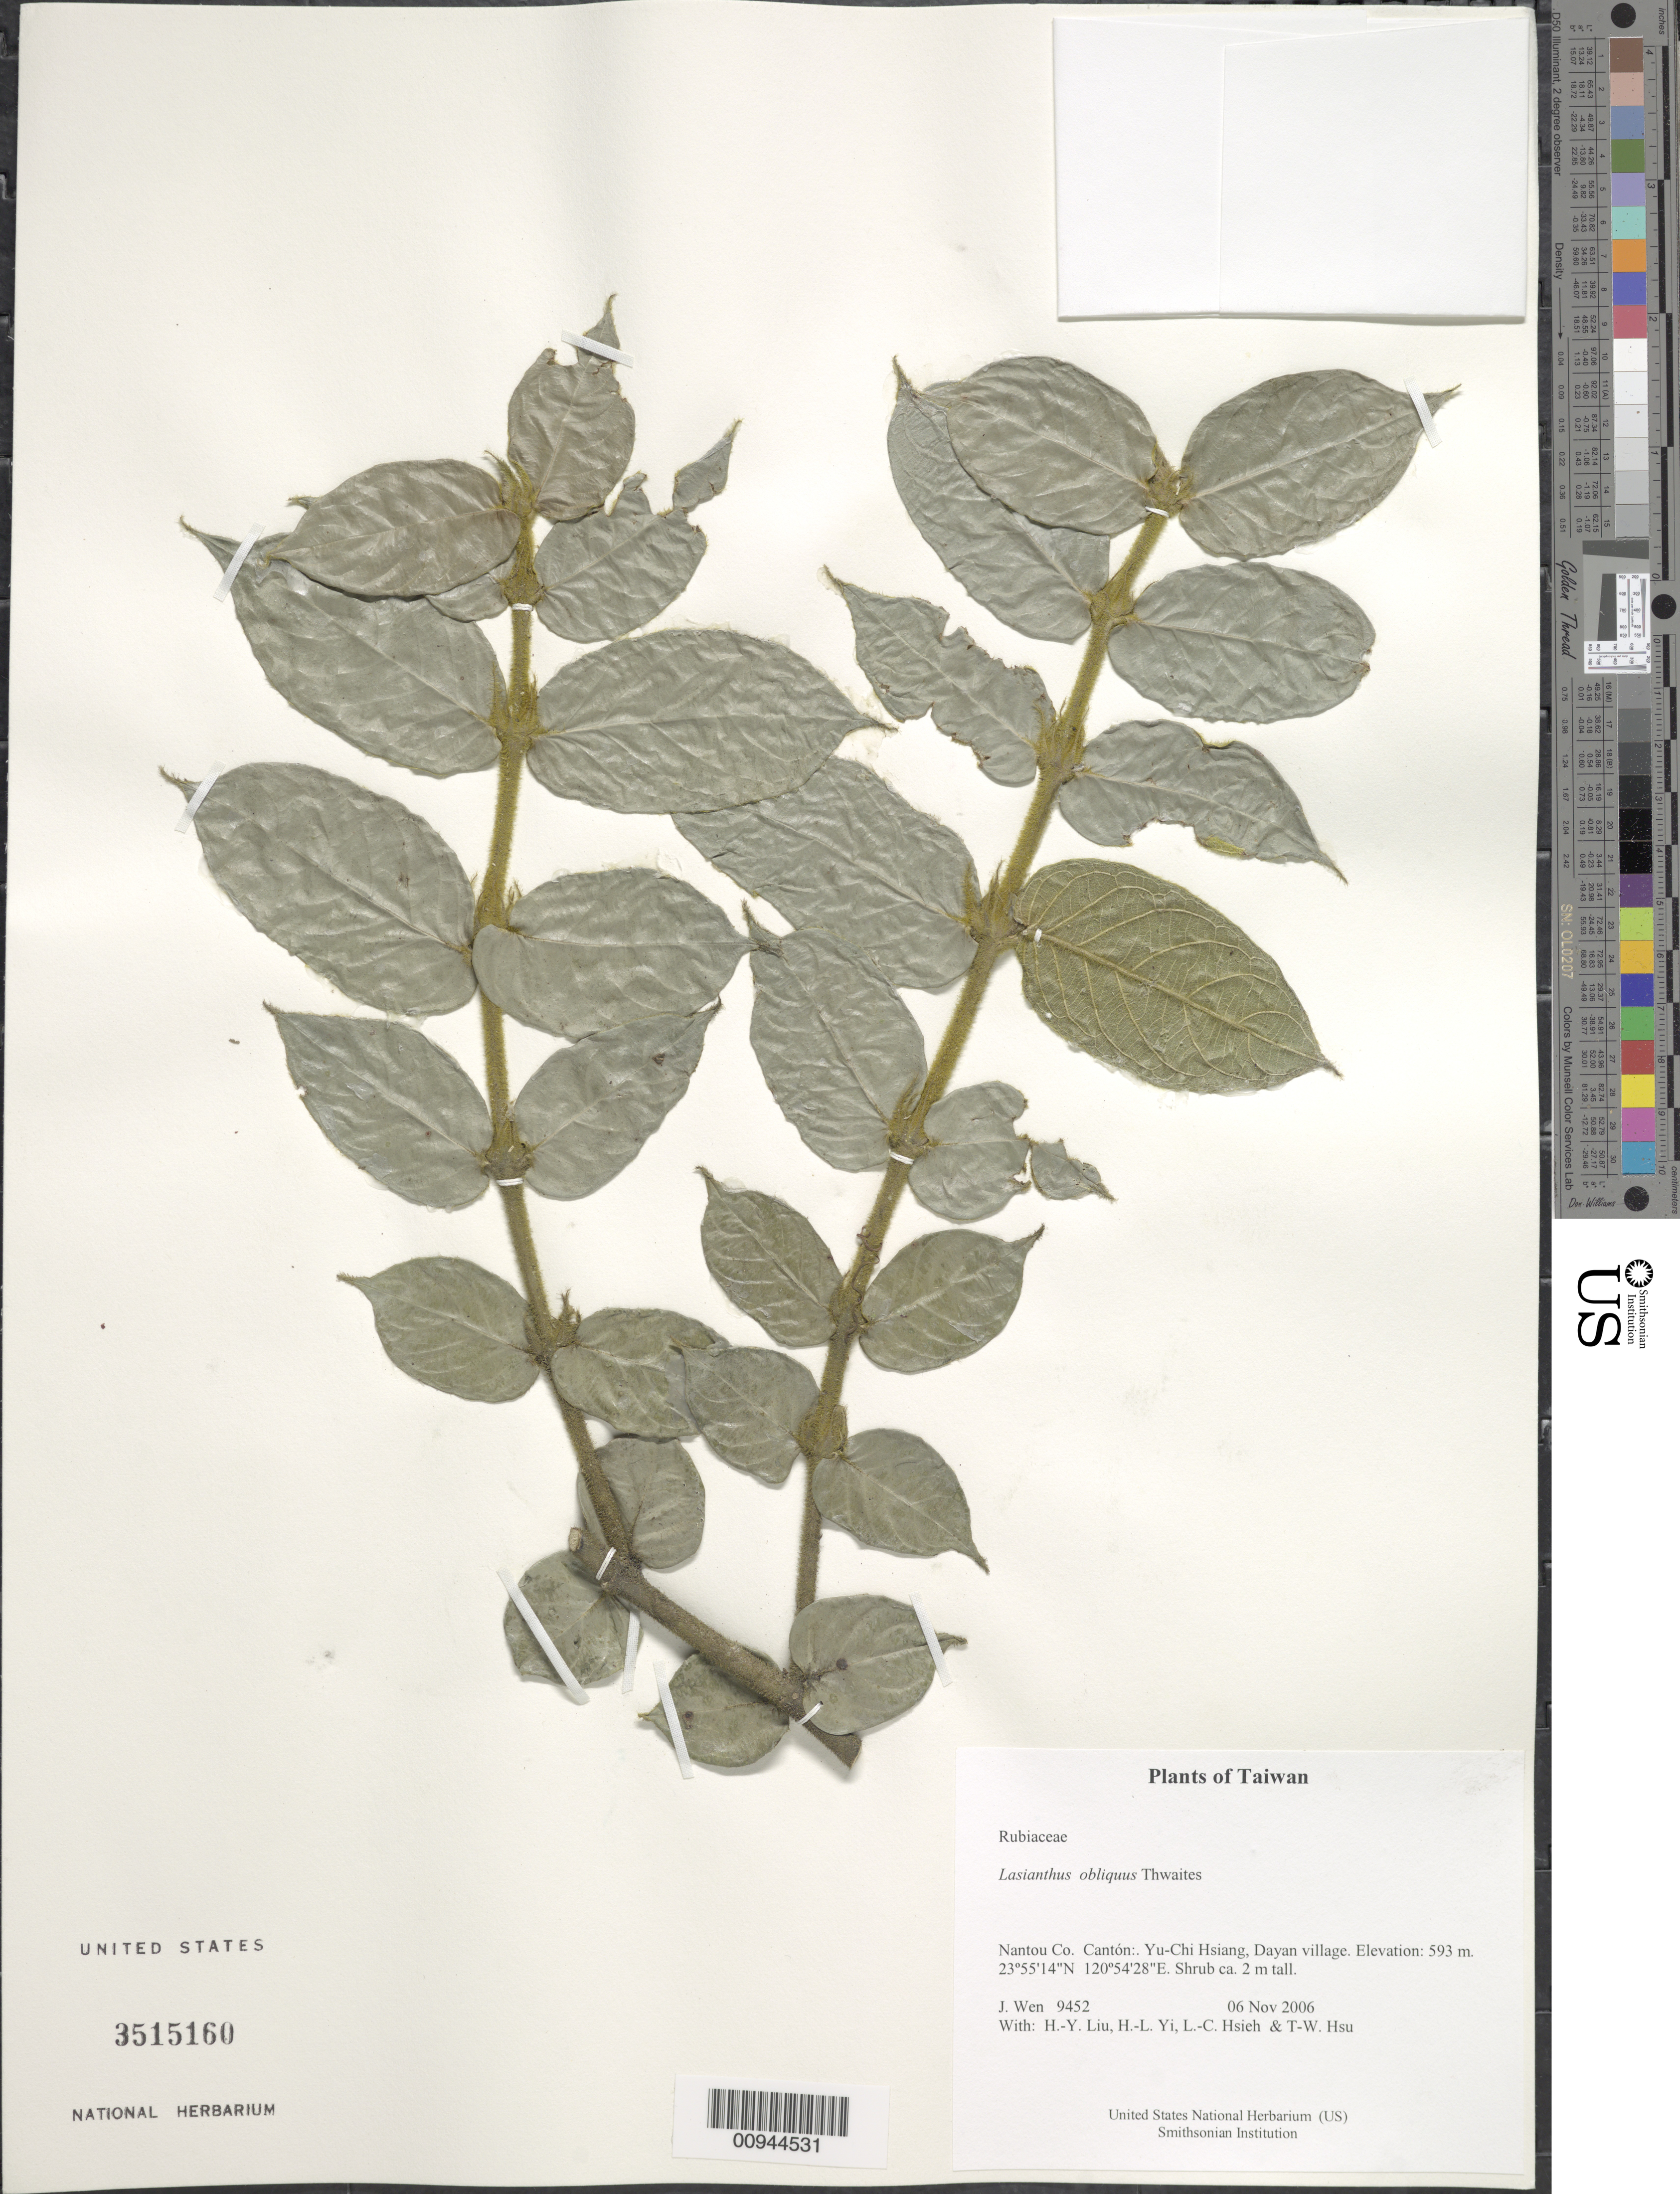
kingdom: Plantae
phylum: Tracheophyta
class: Magnoliopsida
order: Gentianales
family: Rubiaceae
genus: Lasianthus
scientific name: Lasianthus obliquus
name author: Thwaites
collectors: J. Wen, H. Liu, H. l. Yi, L. Hsieh & T. Hsu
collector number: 9452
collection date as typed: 06 Nov 2006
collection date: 2006-11-06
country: Taiwan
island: Taiwan [Formosa]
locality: Yu-Chi Hsiang, Dayan village.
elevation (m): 593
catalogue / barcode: US 3515160